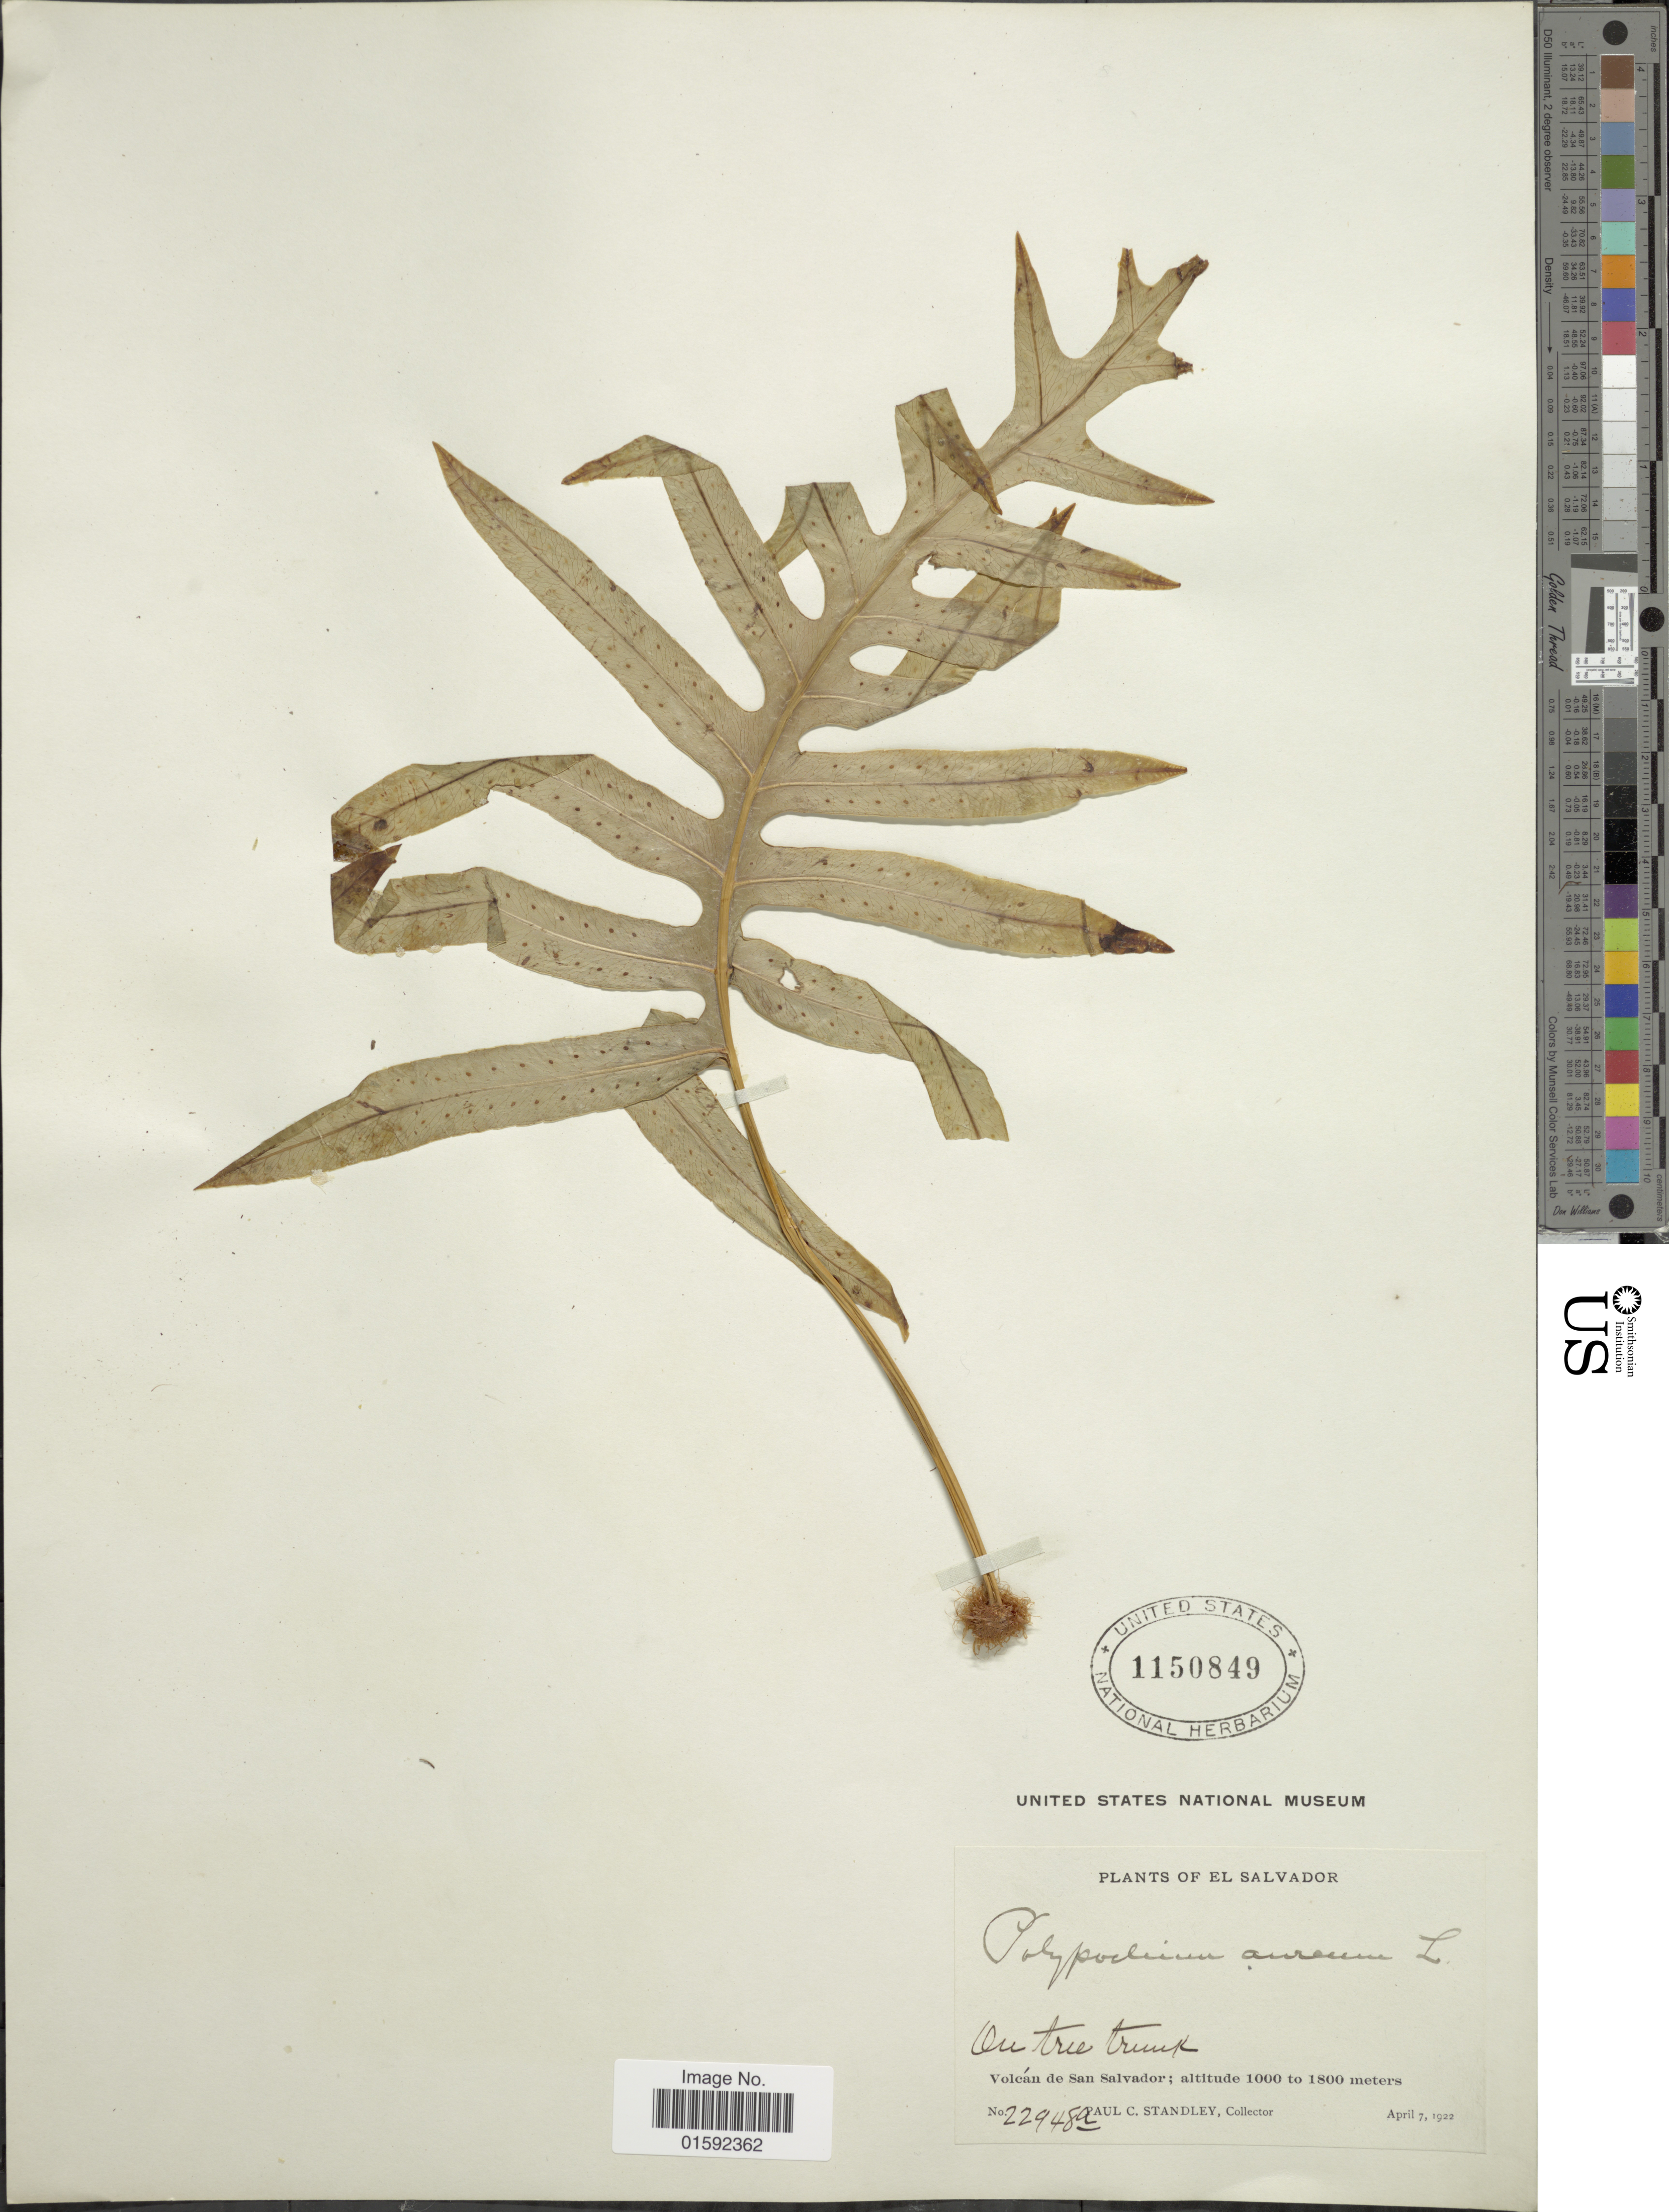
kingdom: Plantae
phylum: Tracheophyta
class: Polypodiopsida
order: Polypodiales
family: Polypodiaceae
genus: Phlebodium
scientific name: Phlebodium pseudoaureum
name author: (Cav.) Lellinger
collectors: P. C. Standley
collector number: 22948a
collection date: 1922-04-07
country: El Salvador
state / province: San Salvador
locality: El Salvador, Volcán de San Salvador.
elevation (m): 1000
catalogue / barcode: US 1150849